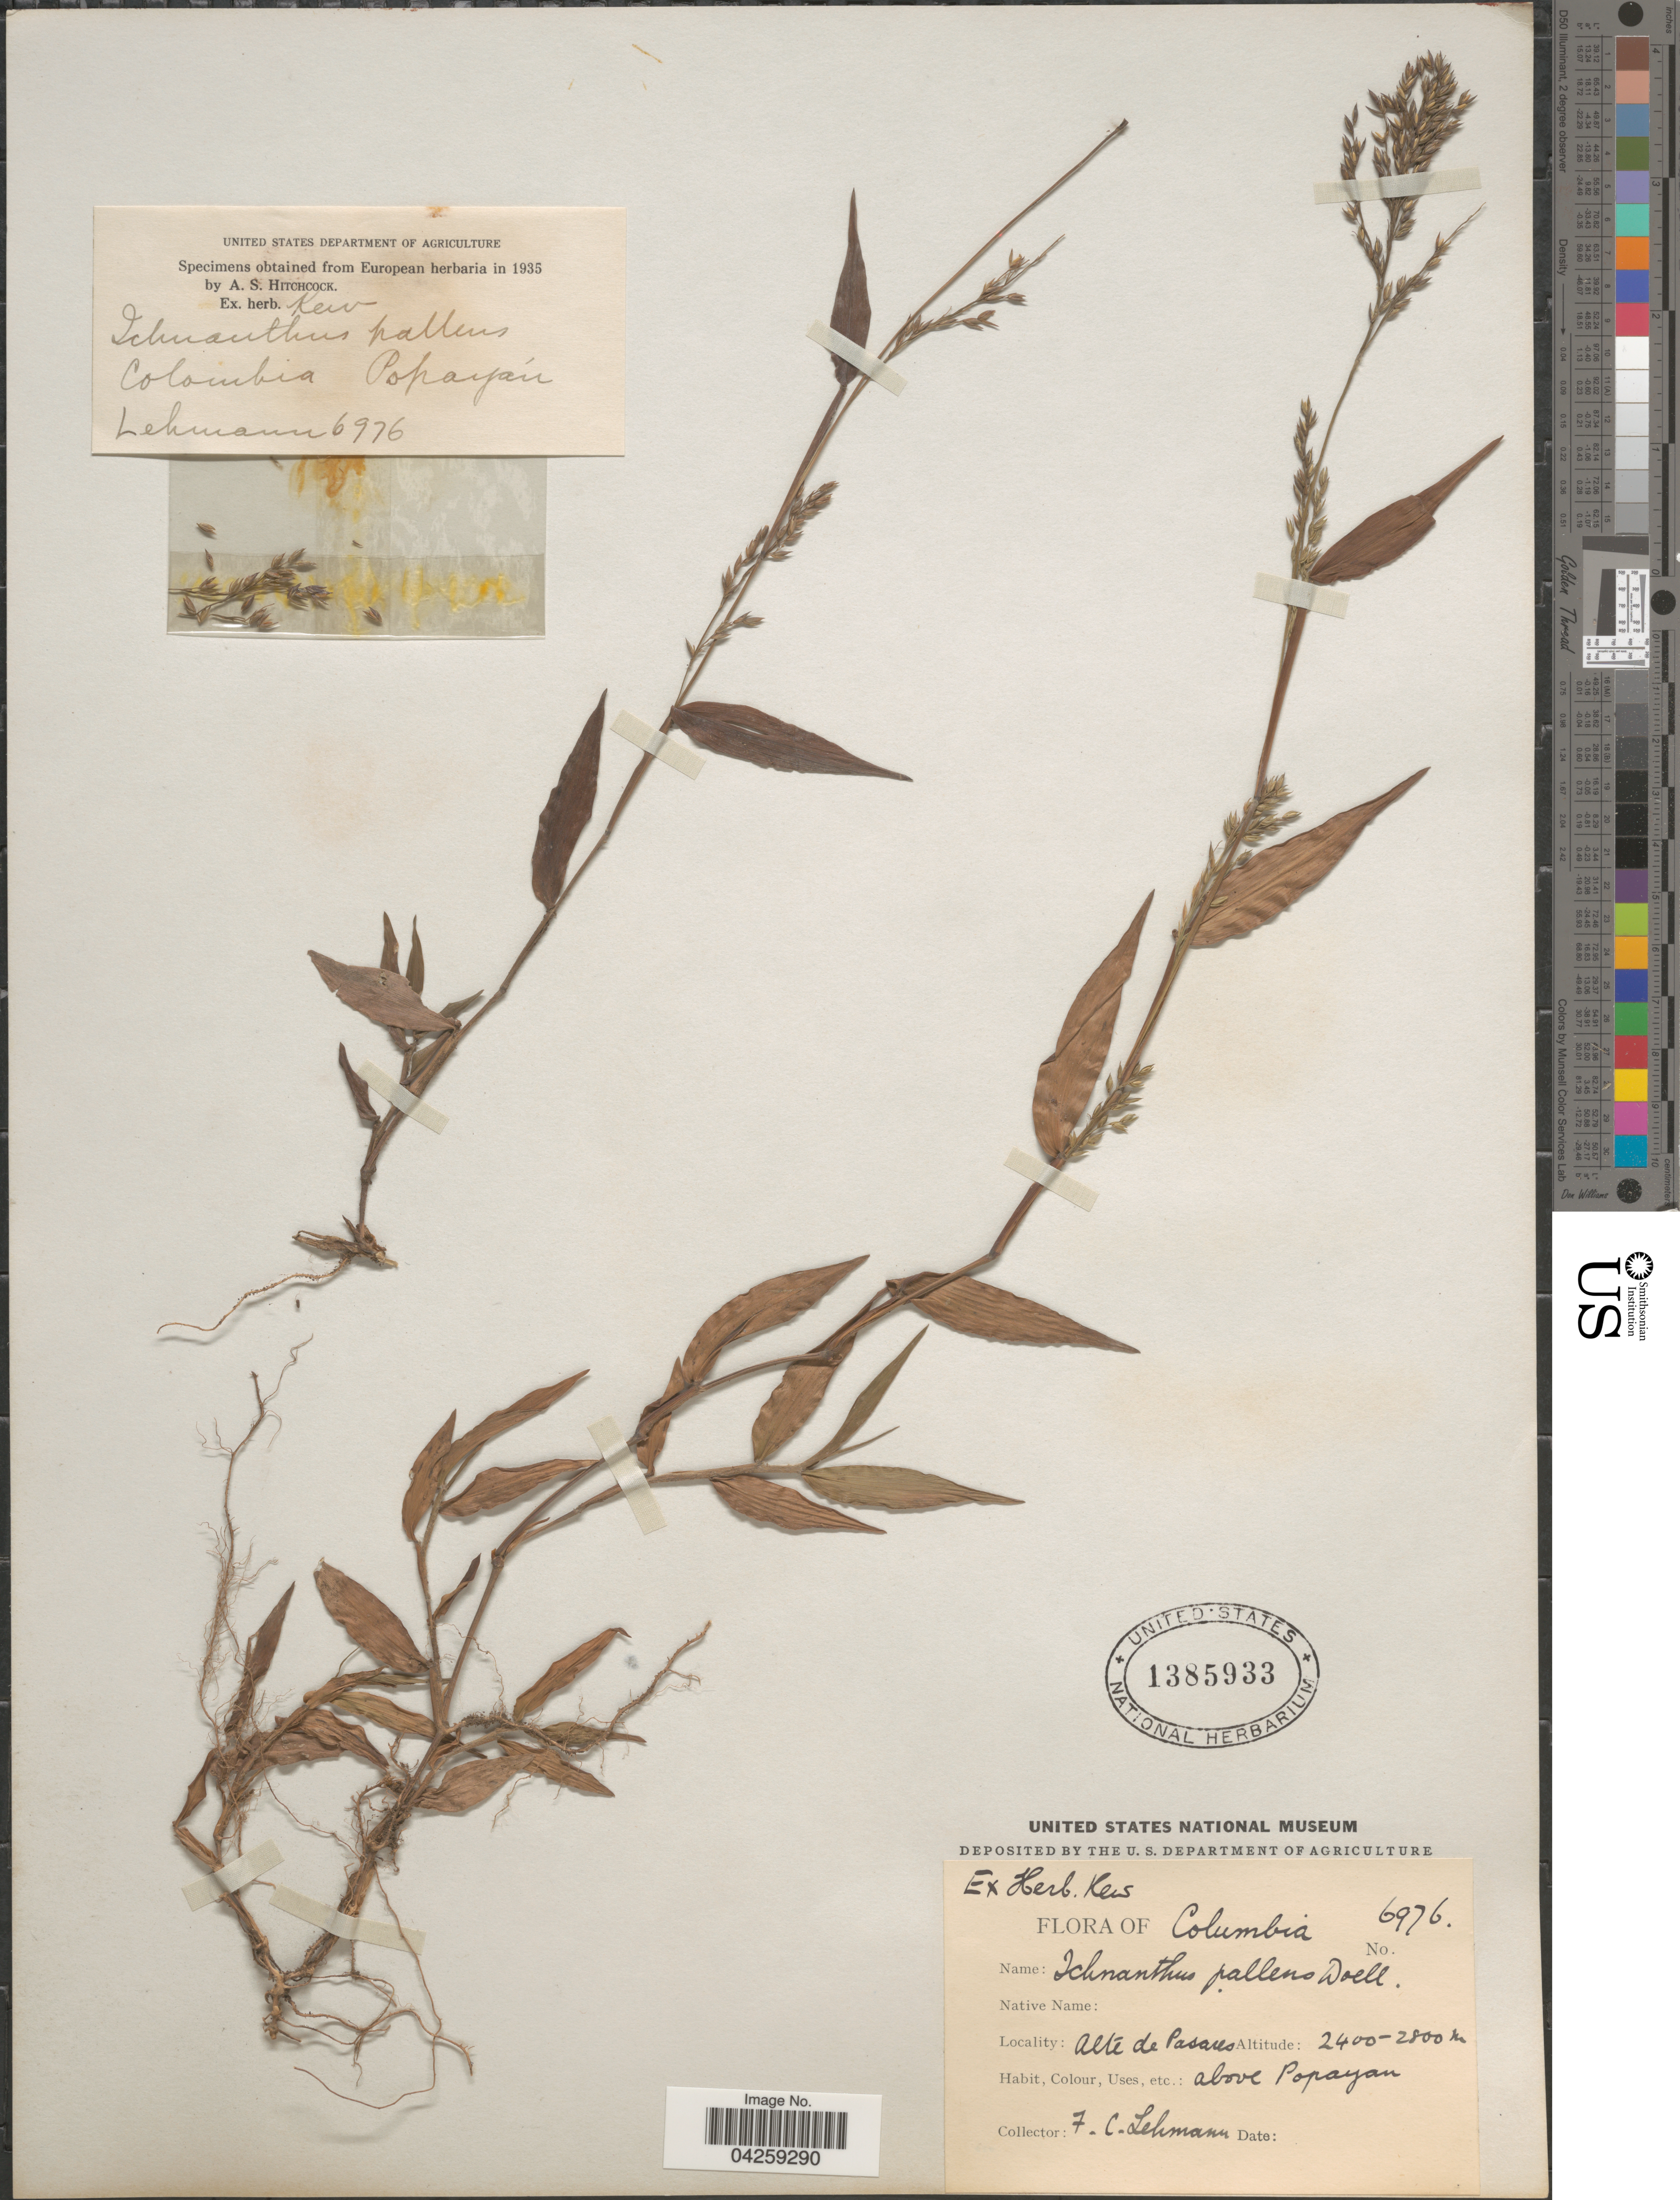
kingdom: Plantae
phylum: Tracheophyta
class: Liliopsida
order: Poales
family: Poaceae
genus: Ichnanthus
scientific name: Ichnanthus pallens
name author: (Sw.) Munro ex Benth.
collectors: F. C. Lehmann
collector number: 6976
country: Colombia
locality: Columbia. Alte de Pasares above Popayan.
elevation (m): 2400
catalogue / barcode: US 1385933